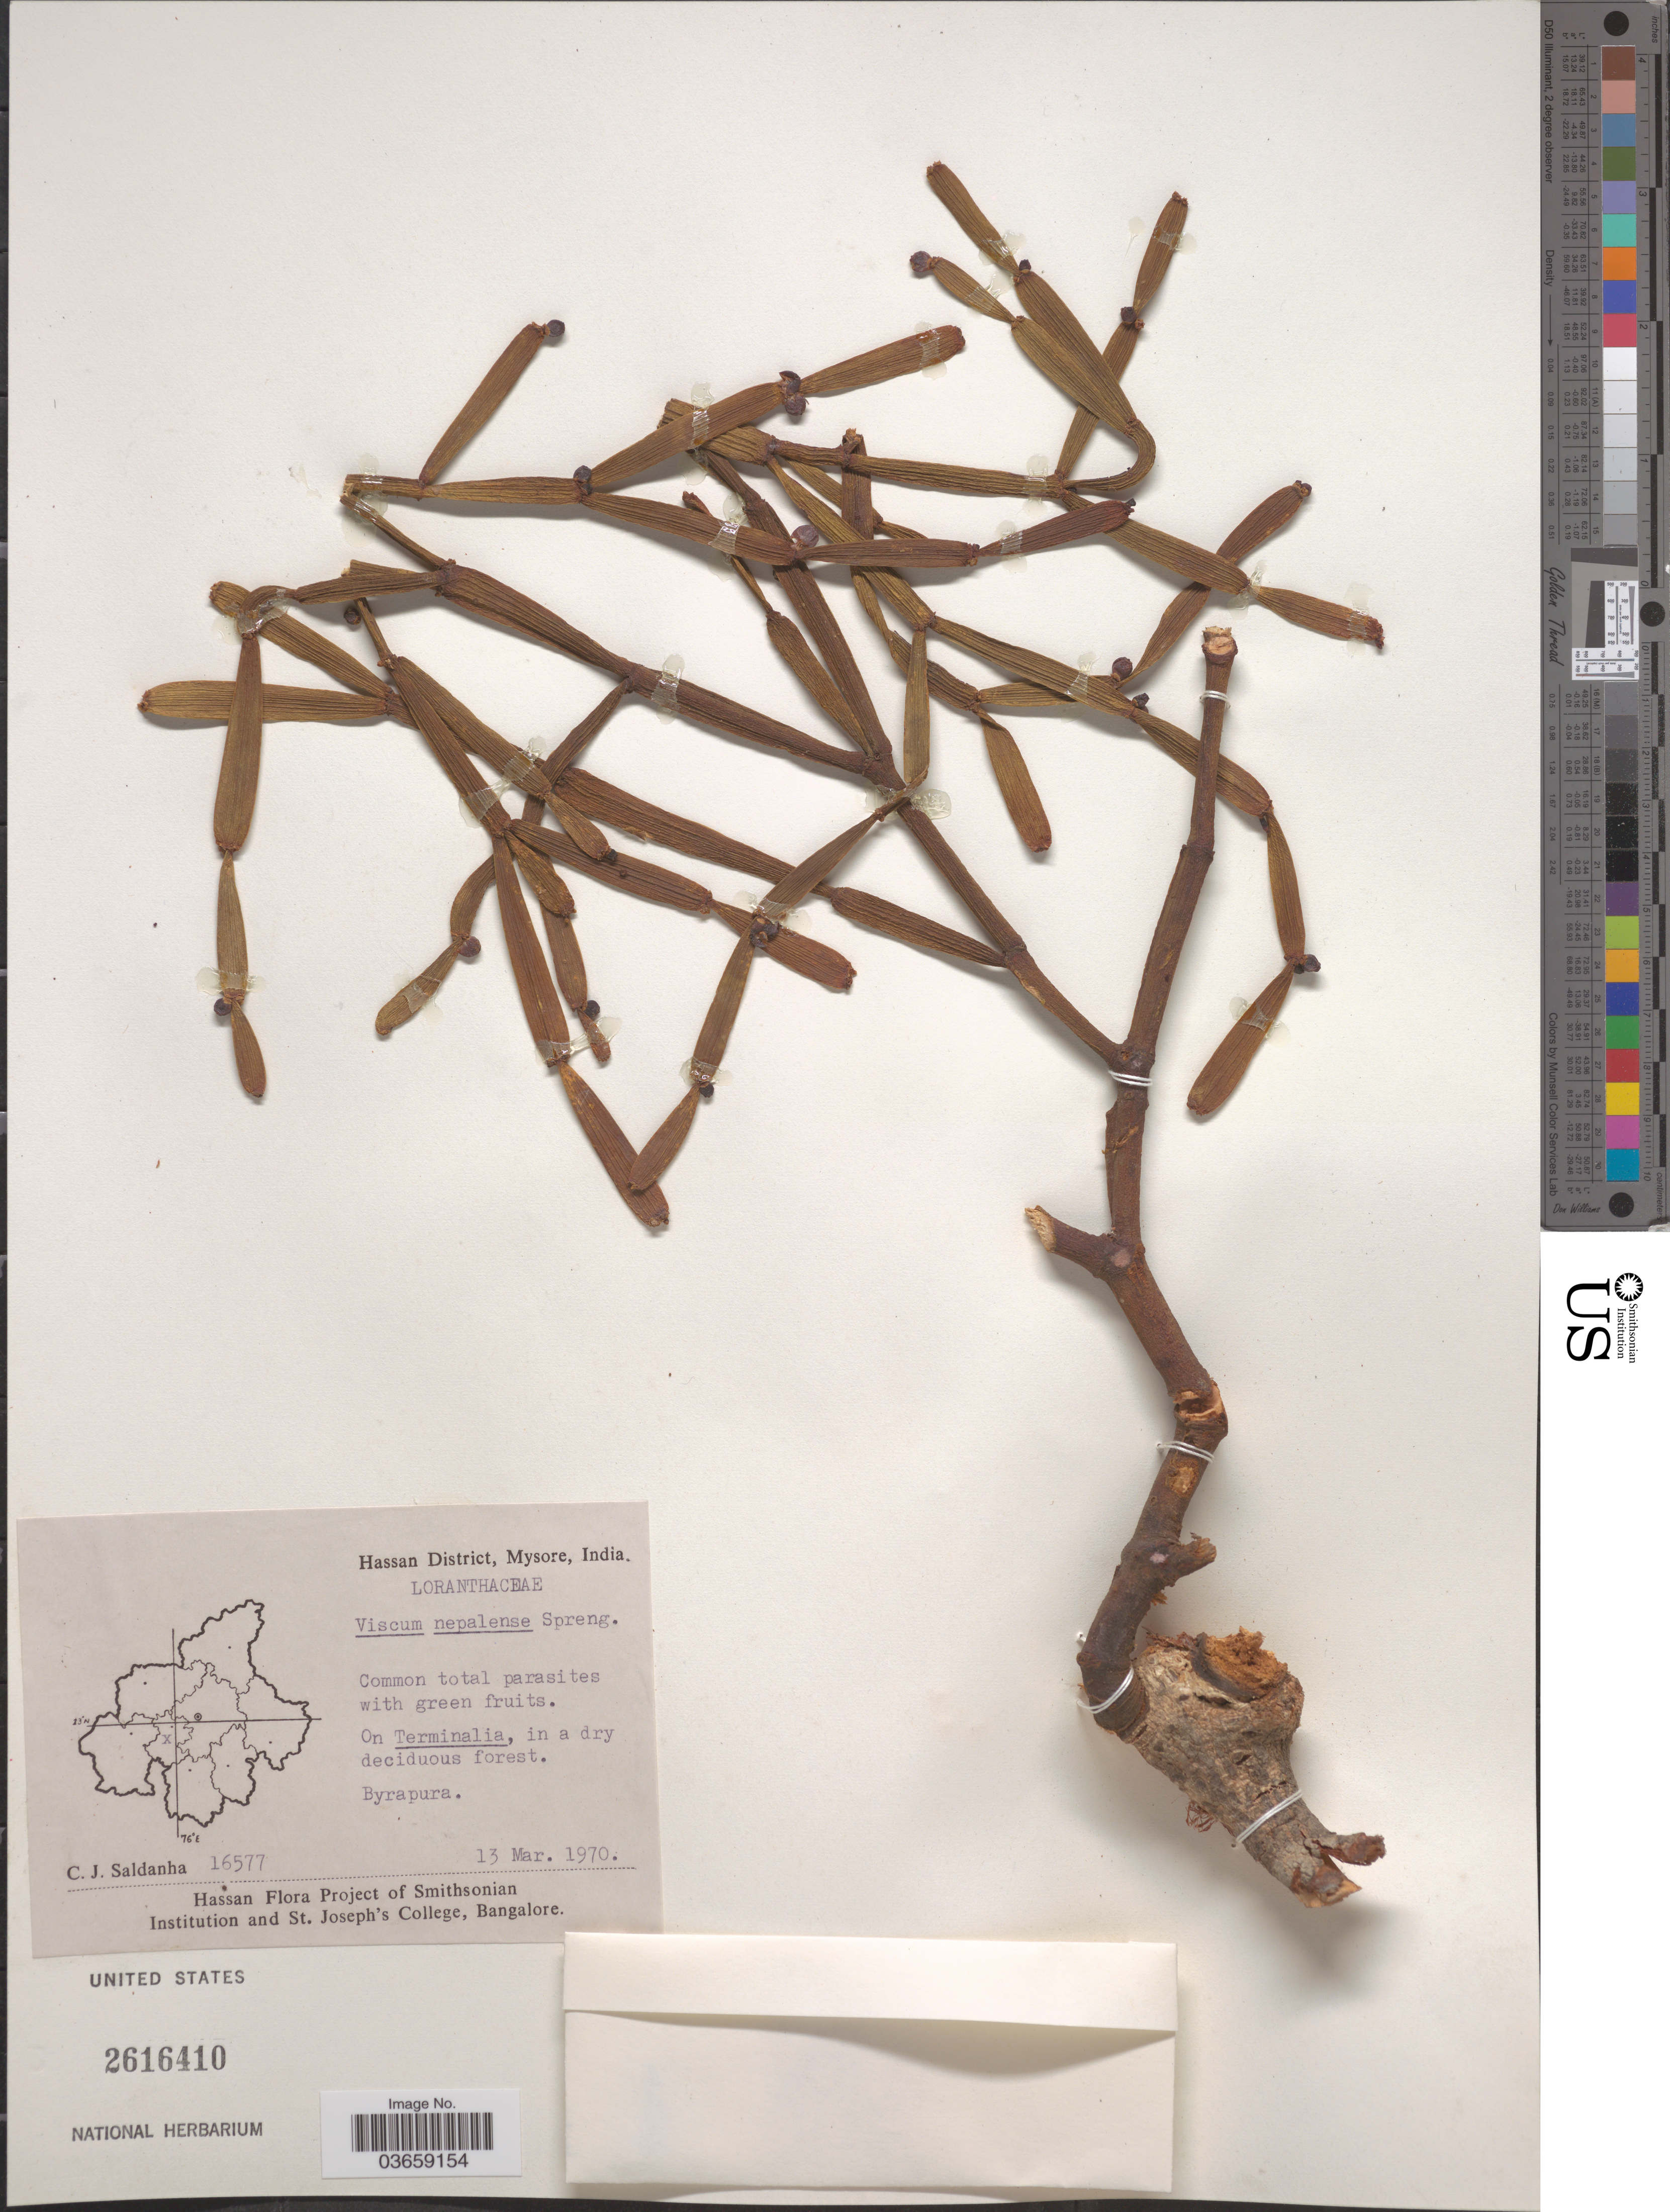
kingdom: Plantae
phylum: Tracheophyta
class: Magnoliopsida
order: Santalales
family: Viscaceae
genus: Viscum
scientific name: Viscum nepalense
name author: Spreng.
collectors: C. J. Saldanha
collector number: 16577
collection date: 1970-03-13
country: India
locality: Hassan District, Mysore. Byrapura.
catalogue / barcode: US 2616410